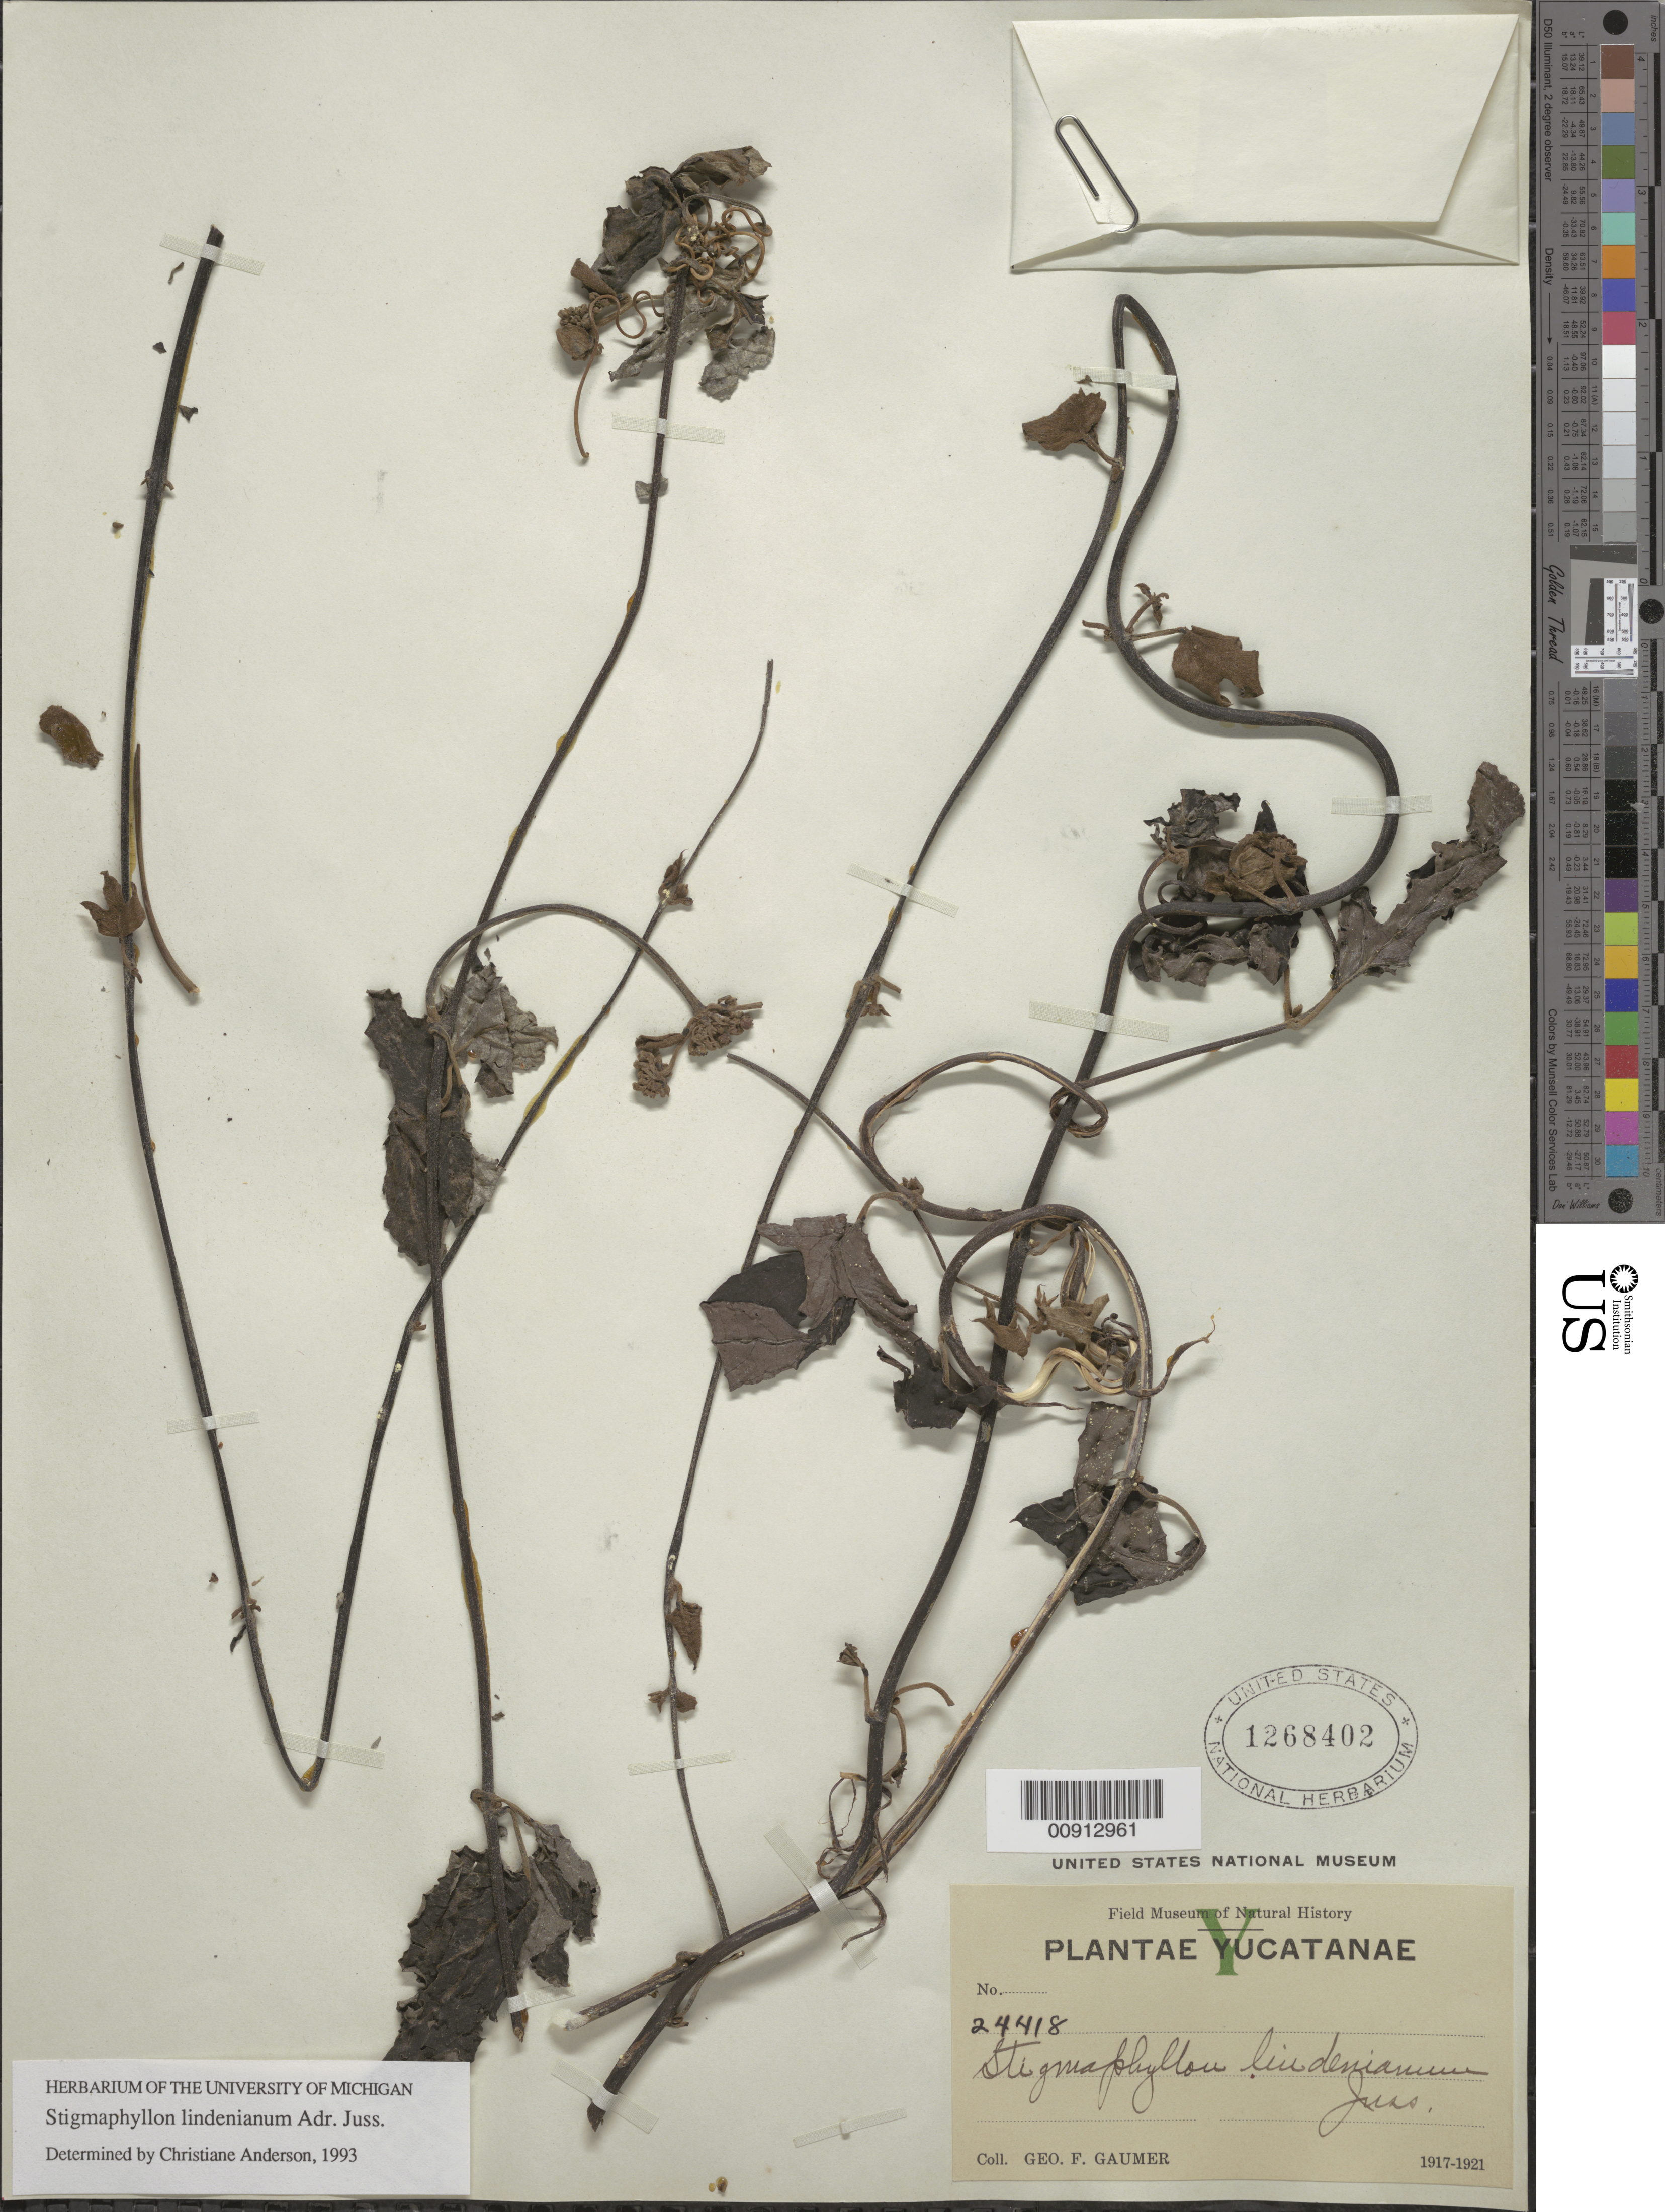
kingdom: Plantae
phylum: Tracheophyta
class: Magnoliopsida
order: Malpighiales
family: Malpighiaceae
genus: Stigmaphyllon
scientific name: Stigmaphyllon lindenianum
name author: A. Juss.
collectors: G. F. Gaumer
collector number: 24418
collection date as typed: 1917 to -- --- 1921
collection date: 1917/1921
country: Mexico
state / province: Yucatán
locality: Yucatán.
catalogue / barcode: US 1268402